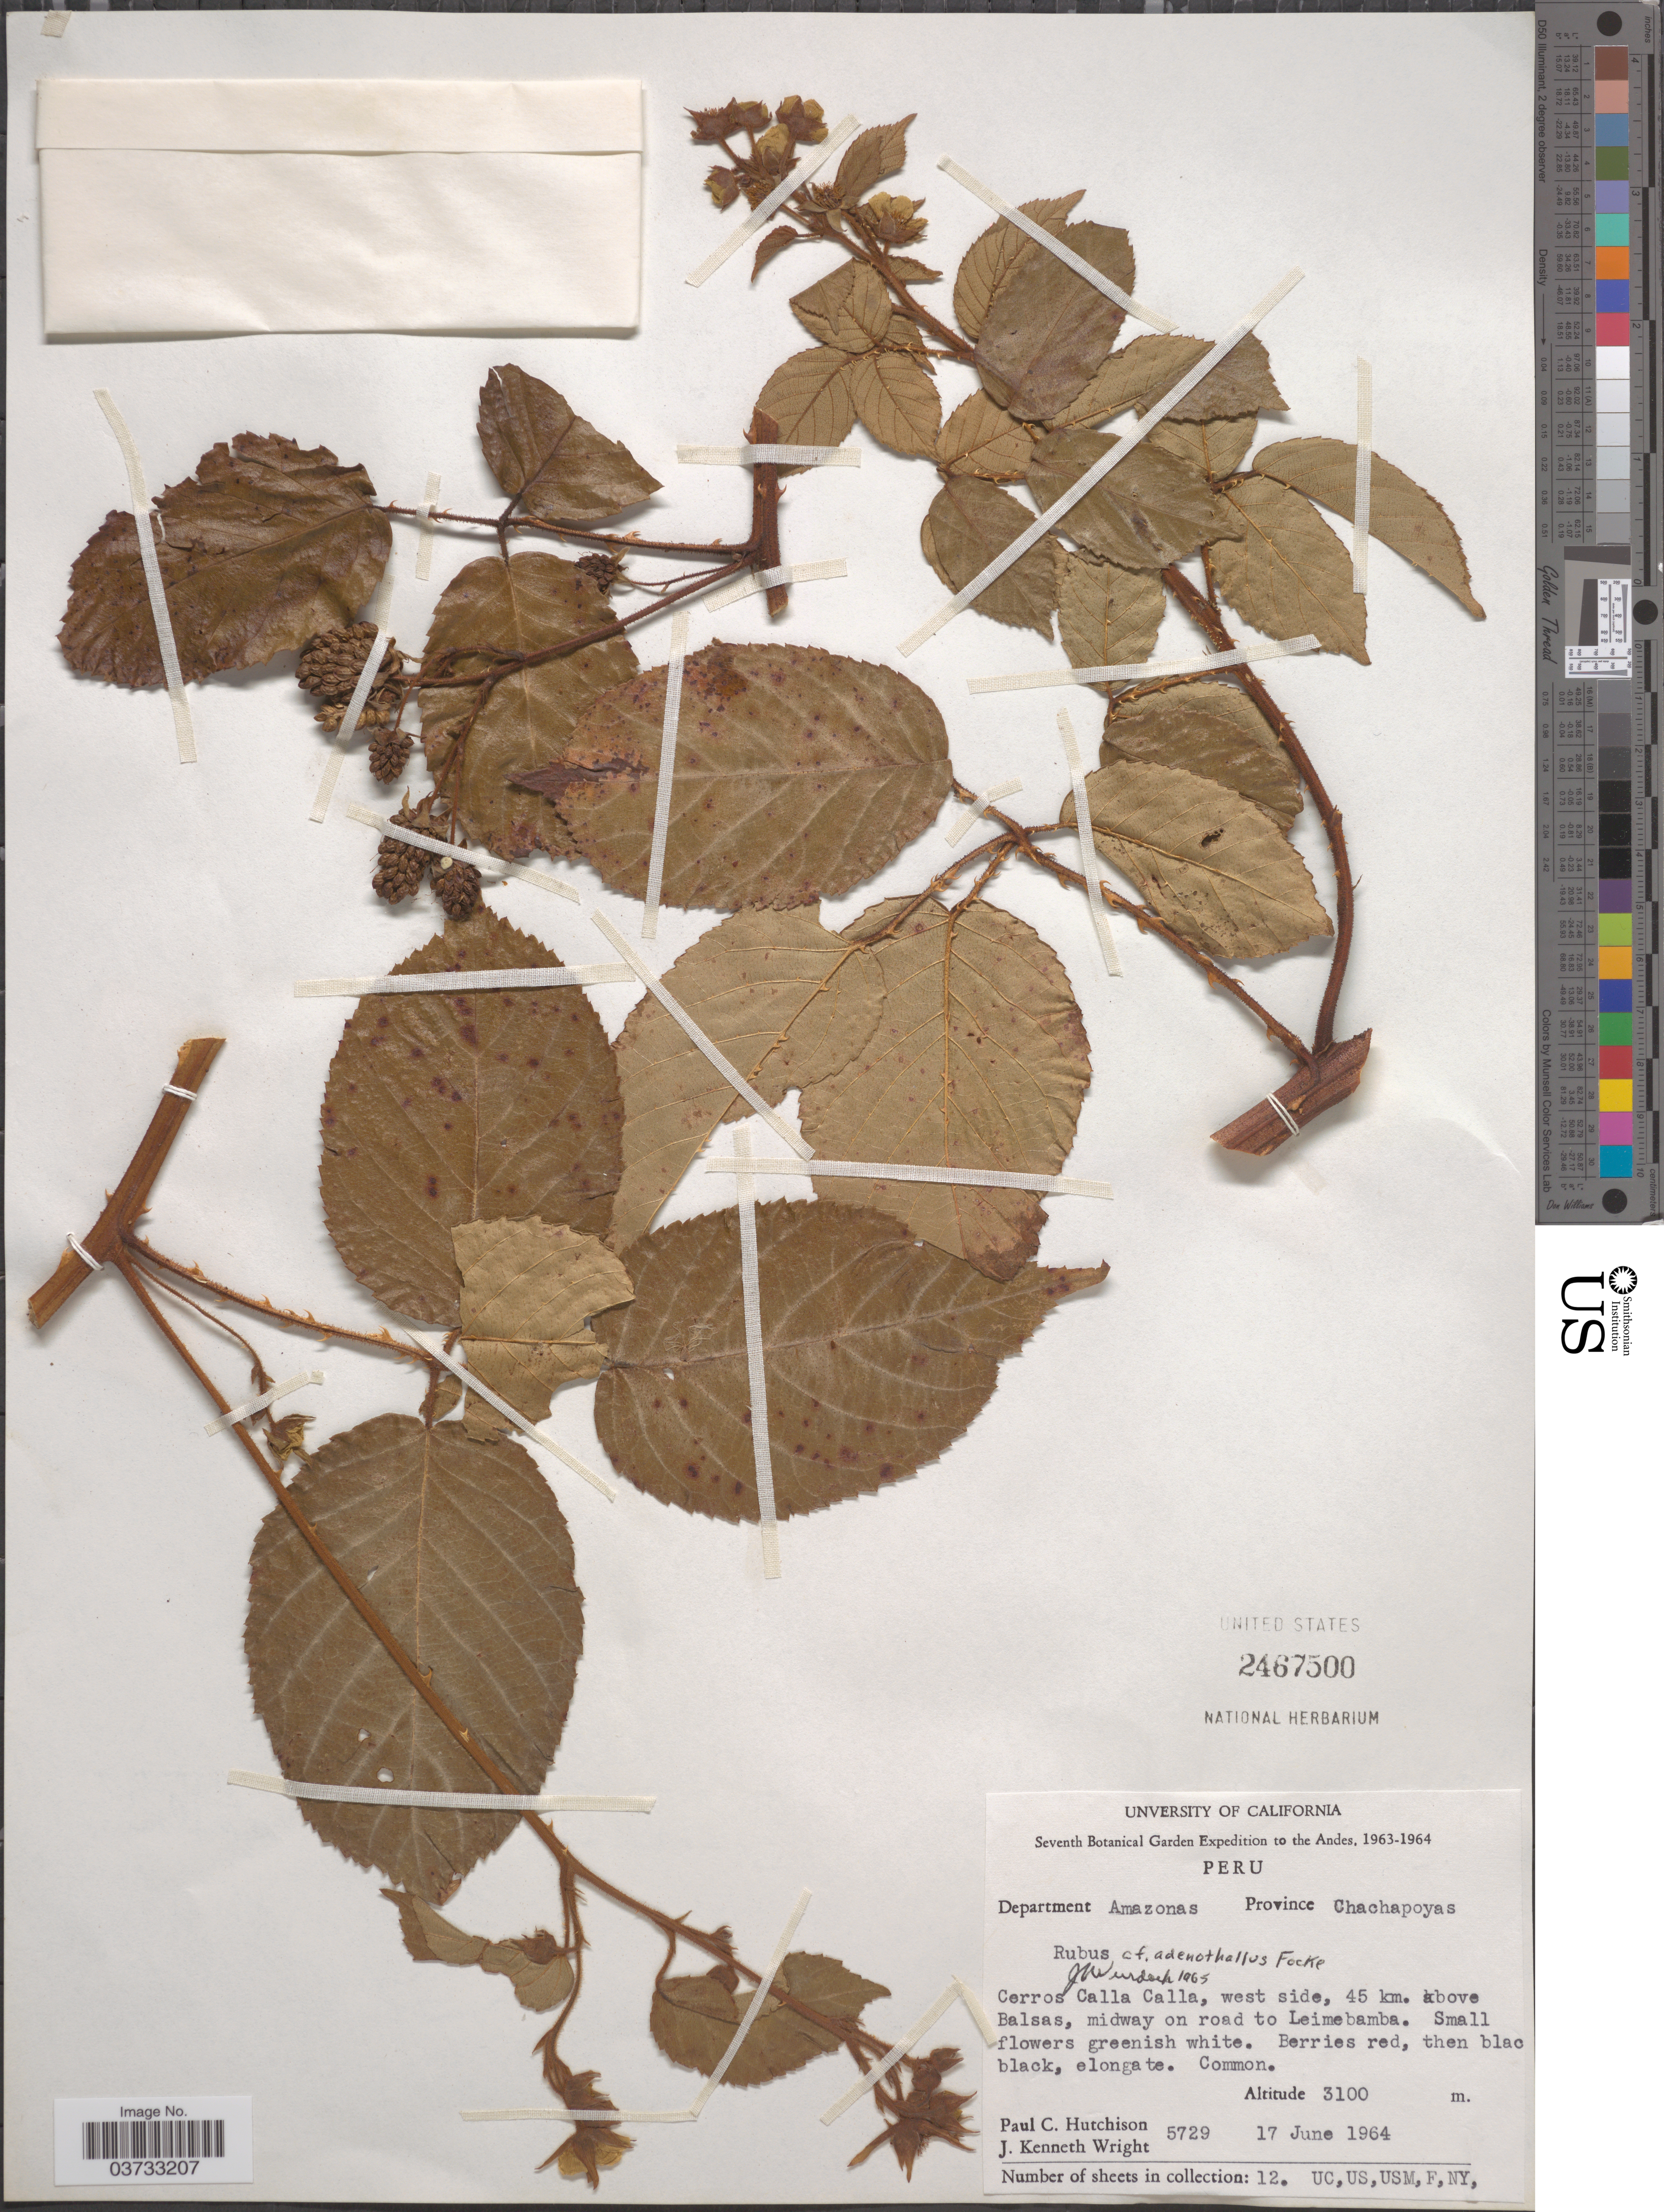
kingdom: Plantae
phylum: Tracheophyta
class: Magnoliopsida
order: Rosales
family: Rosaceae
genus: Rubus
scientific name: Rubus adenothallus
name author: Focke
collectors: P. C. Hutchison & J. K. Wright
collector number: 5729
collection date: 1964-06-17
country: Peru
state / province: Amazonas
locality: The Andes. Department Amazonas. Province Chachapoyas. Cerros Calla Calla, west side, 45 km. above Balsas, midway on road to Leimebamba.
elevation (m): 3100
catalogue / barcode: US 2467500